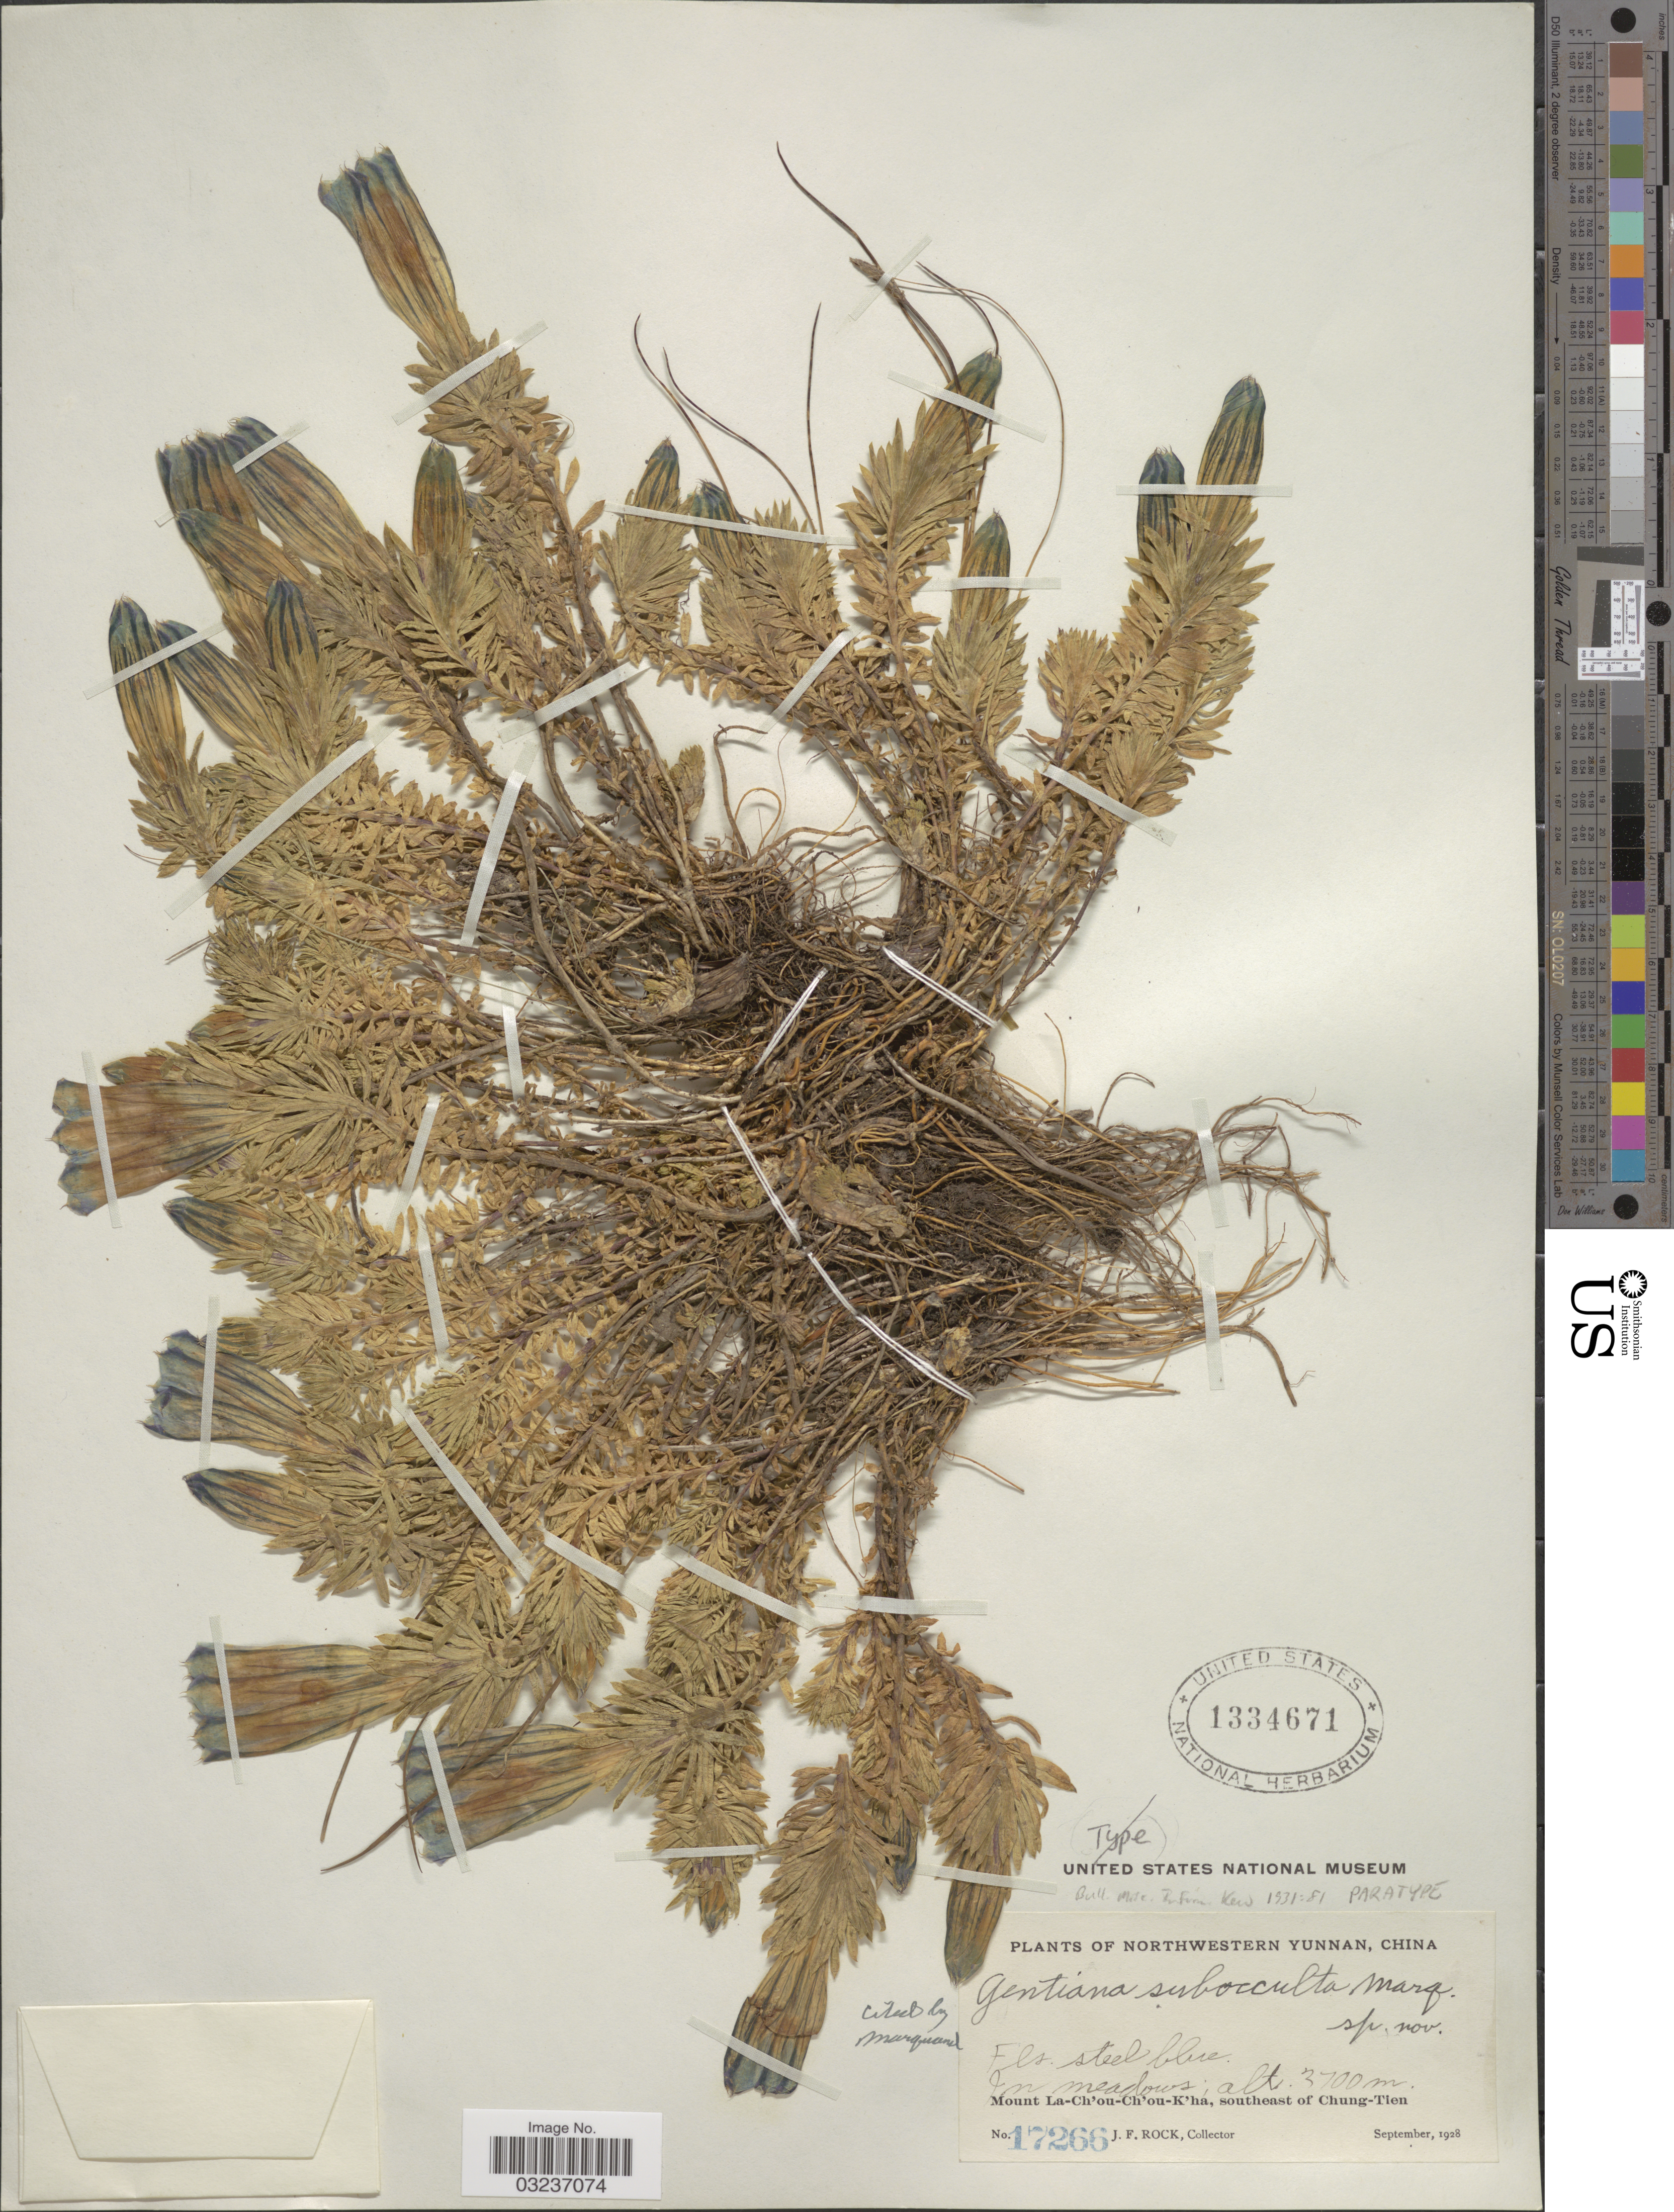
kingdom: Plantae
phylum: Tracheophyta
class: Magnoliopsida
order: Gentianales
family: Gentianaceae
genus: Gentiana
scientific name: Gentiana subocculta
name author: C. Marquand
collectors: J. Rock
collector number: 17266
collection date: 1928-09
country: China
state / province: Yunnan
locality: Northwestern Yunnan, Mount La-Ch'ou-Ch'ou-K'ha, southeast of Chung-Tien.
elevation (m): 3700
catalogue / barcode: US 1334671